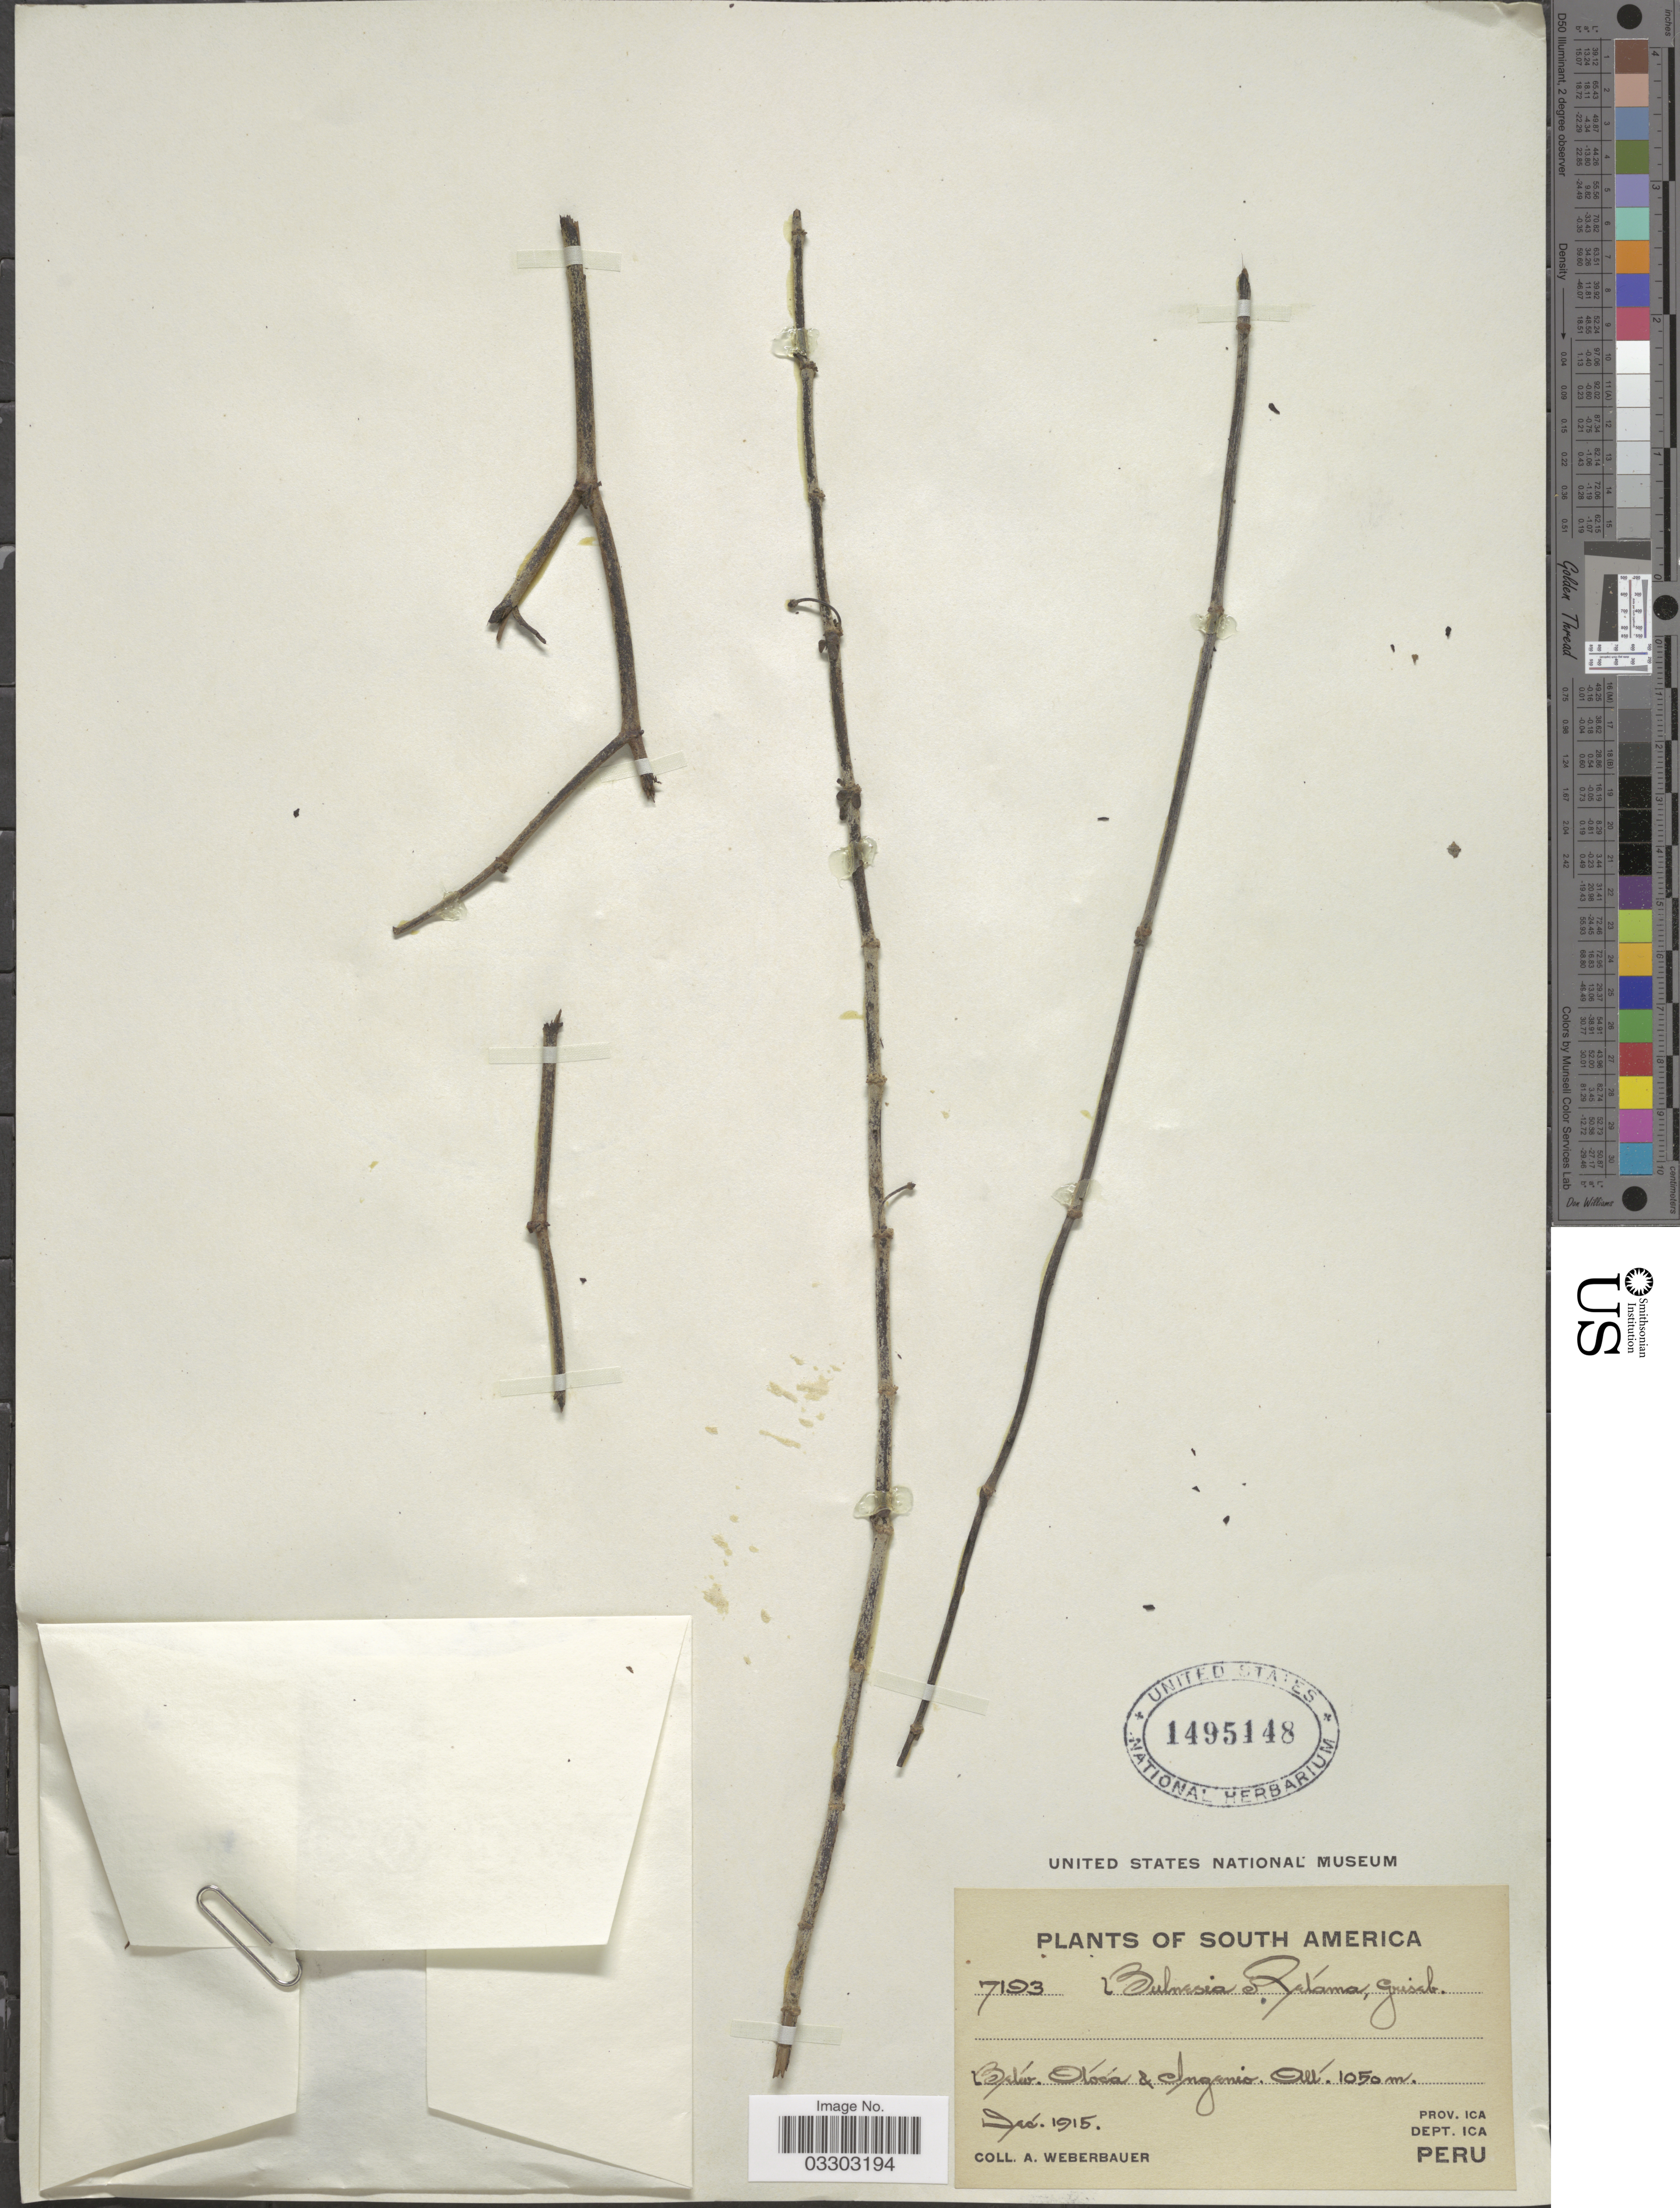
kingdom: Plantae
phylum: Tracheophyta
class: Magnoliopsida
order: Zygophyllales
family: Zygophyllaceae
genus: Bulnesia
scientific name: Bulnesia retama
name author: (Gillies ex Hook. & Arn.) Griseb.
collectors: A. Weberbauer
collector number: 7193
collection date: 1915-12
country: Peru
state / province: Ica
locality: Betw. Otoca & Ingenio. Dept. Ica.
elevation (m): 1050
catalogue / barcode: US 1495148